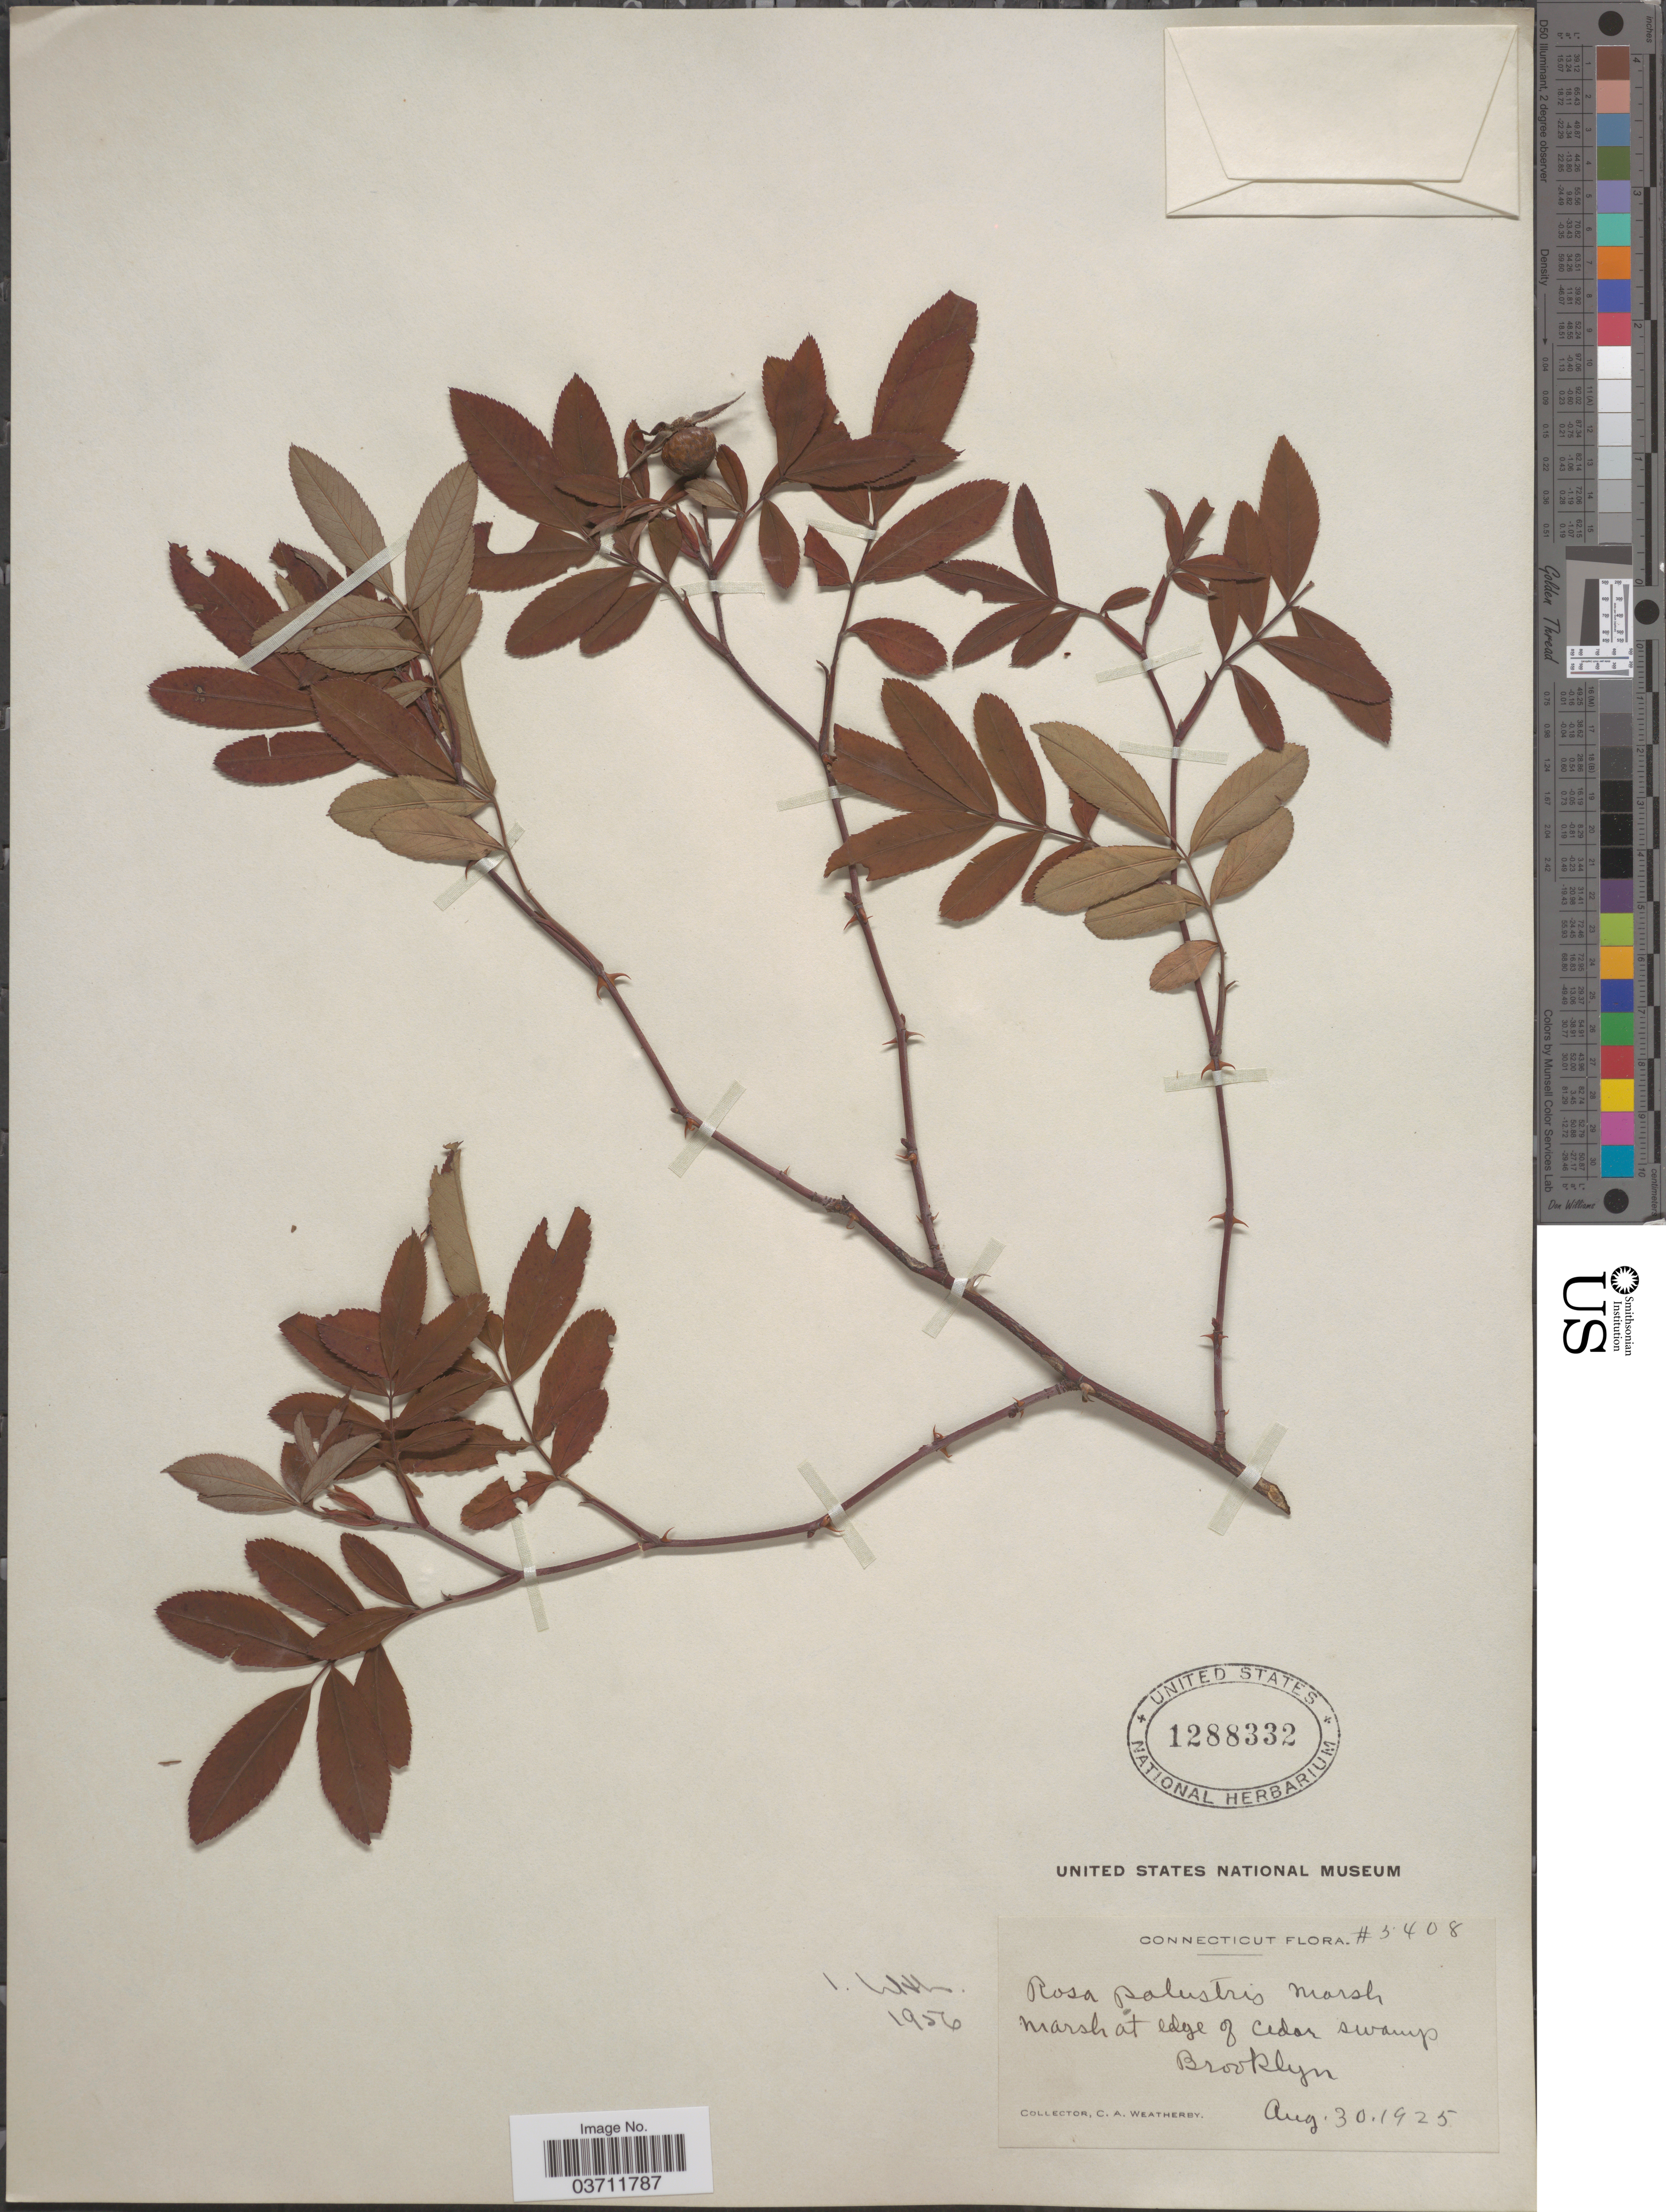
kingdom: Plantae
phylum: Tracheophyta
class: Magnoliopsida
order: Rosales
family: Rosaceae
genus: Rosa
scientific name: Rosa palustris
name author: Marshall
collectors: C. A. Weatherby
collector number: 3408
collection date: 1925-08-30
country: United States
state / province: Connecticut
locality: At edge of Cedar swamp, Brooklyn.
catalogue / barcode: US 1288332